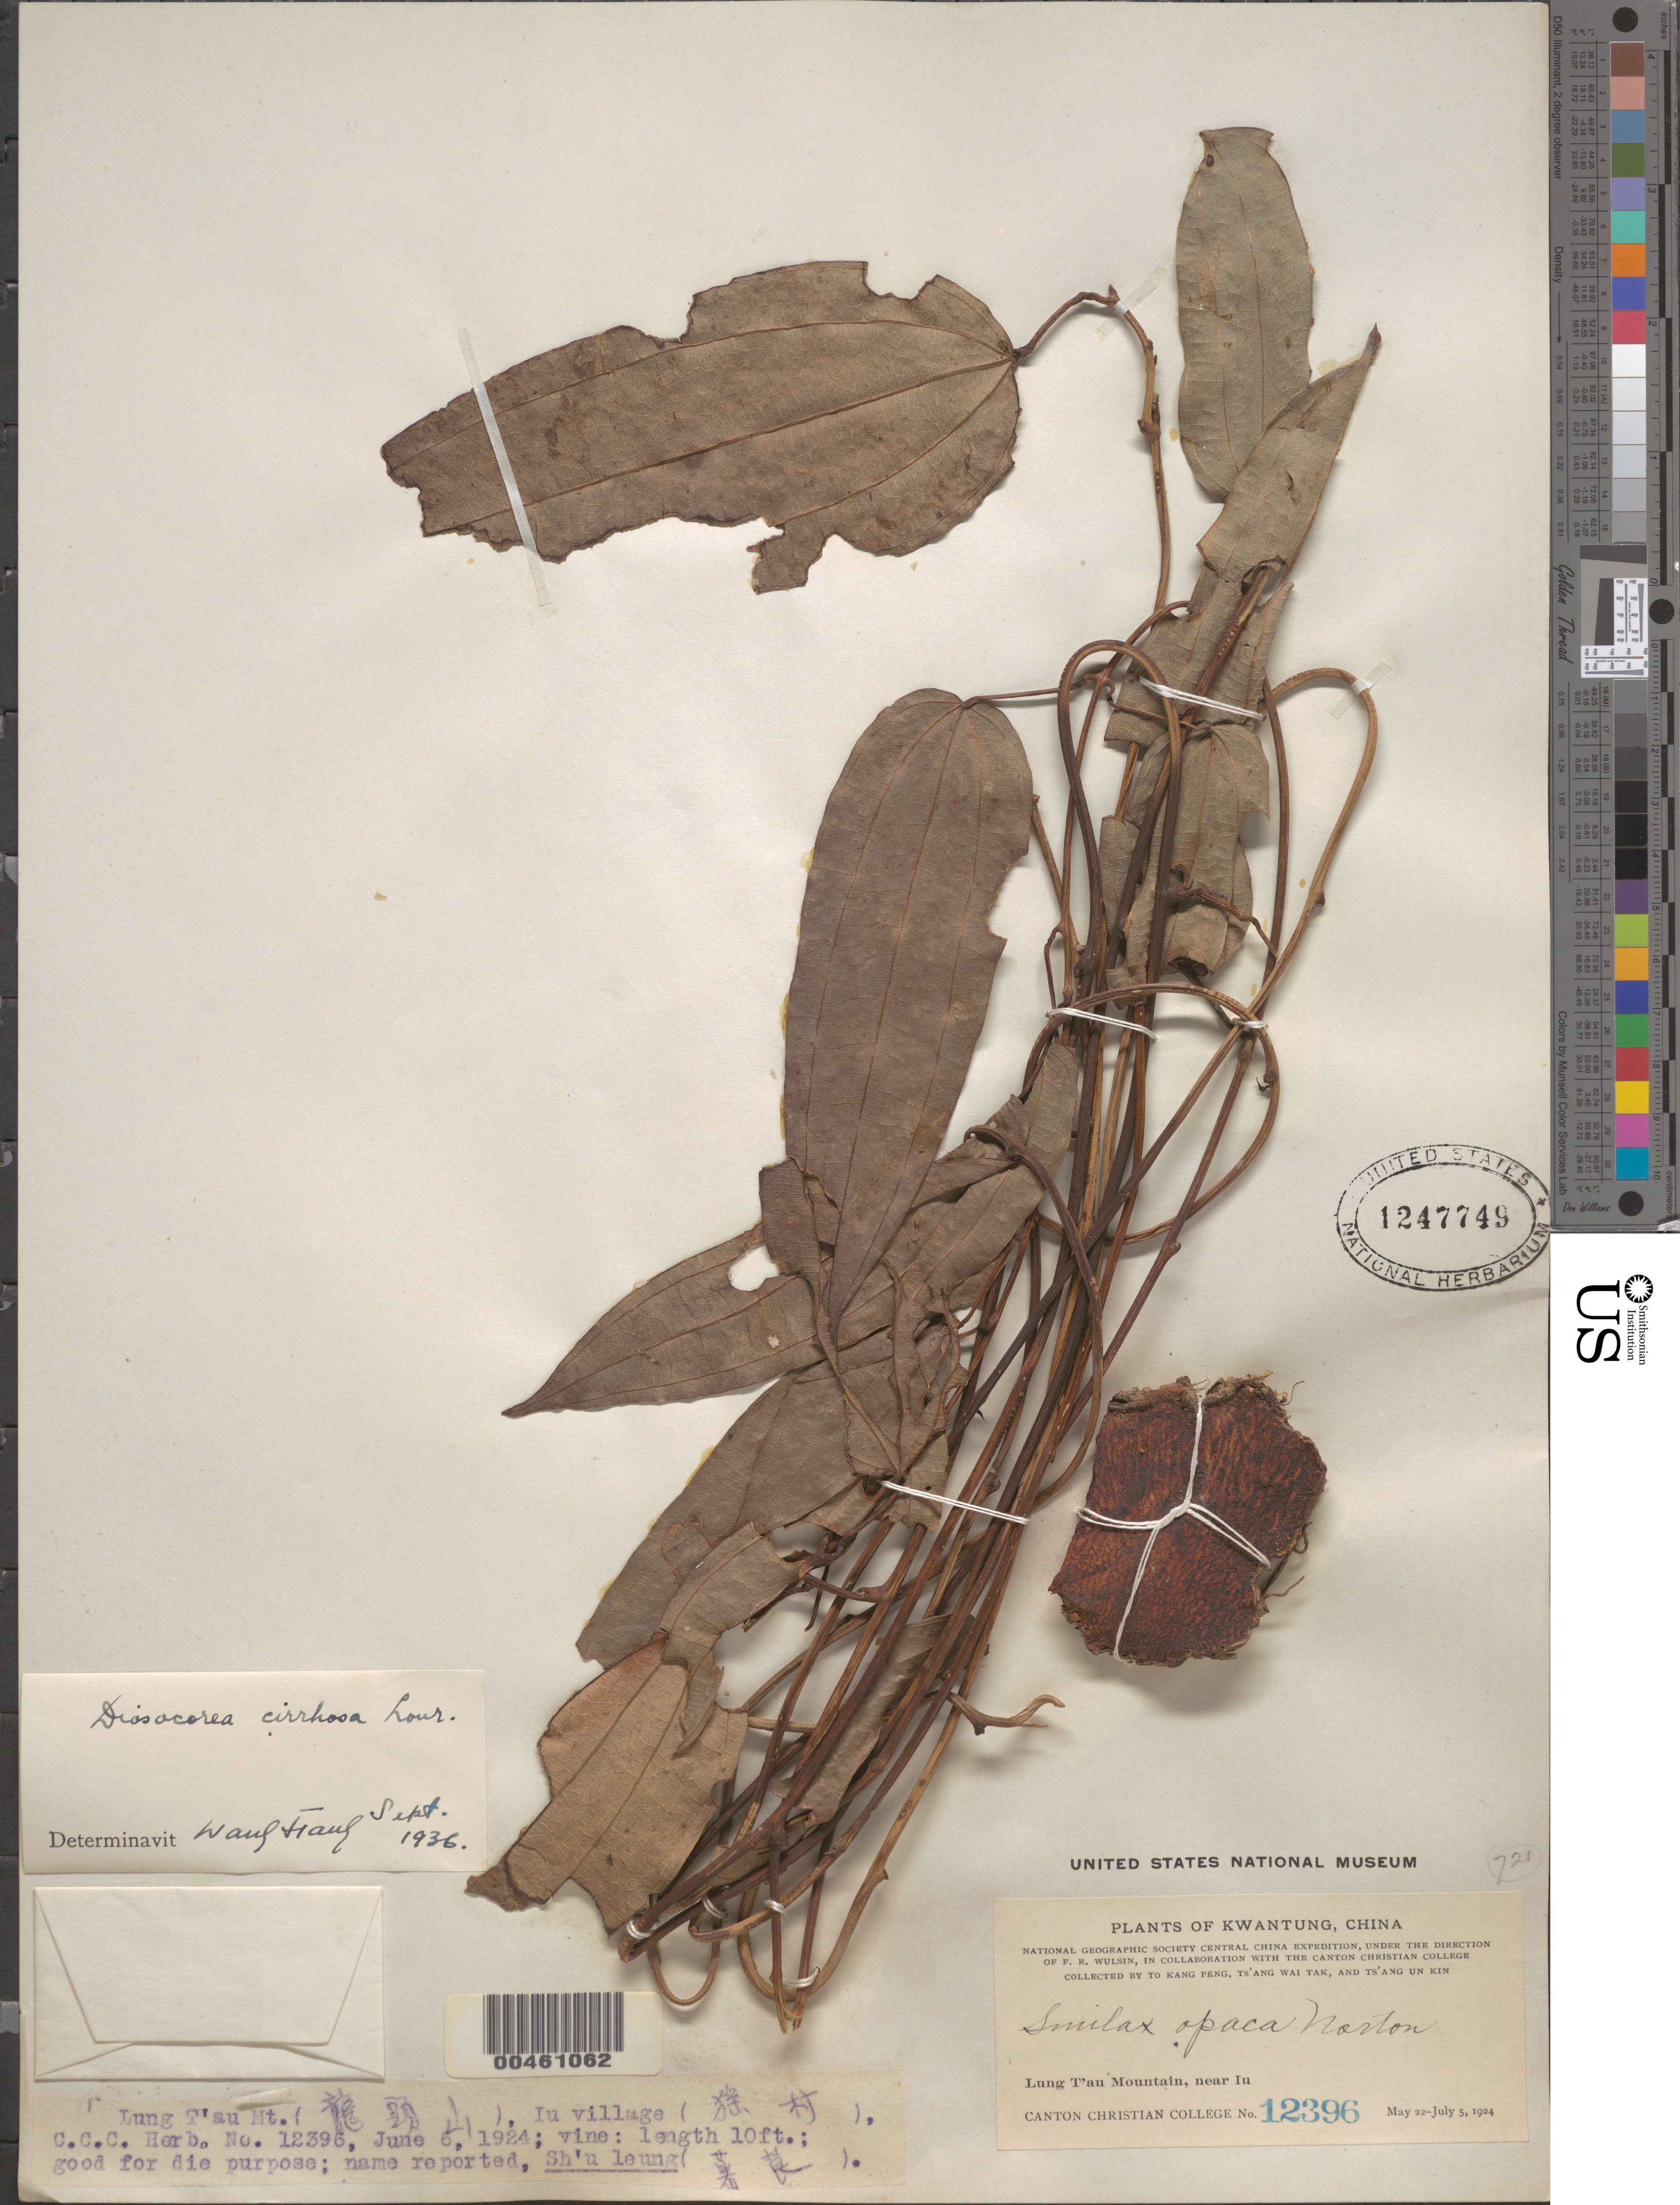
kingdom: Plantae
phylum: Tracheophyta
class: Liliopsida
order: Dioscoreales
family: Dioscoreaceae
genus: Dioscorea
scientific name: Dioscorea cirrhosa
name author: Lour.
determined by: Wang, H.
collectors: Kang Peng To, W. T. Tsang & U. K. Tsang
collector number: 12396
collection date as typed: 06 Jun 1924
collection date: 1924-06-06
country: China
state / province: Guangdong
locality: Lung T'au Mountain, near Iu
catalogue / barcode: US 1247749